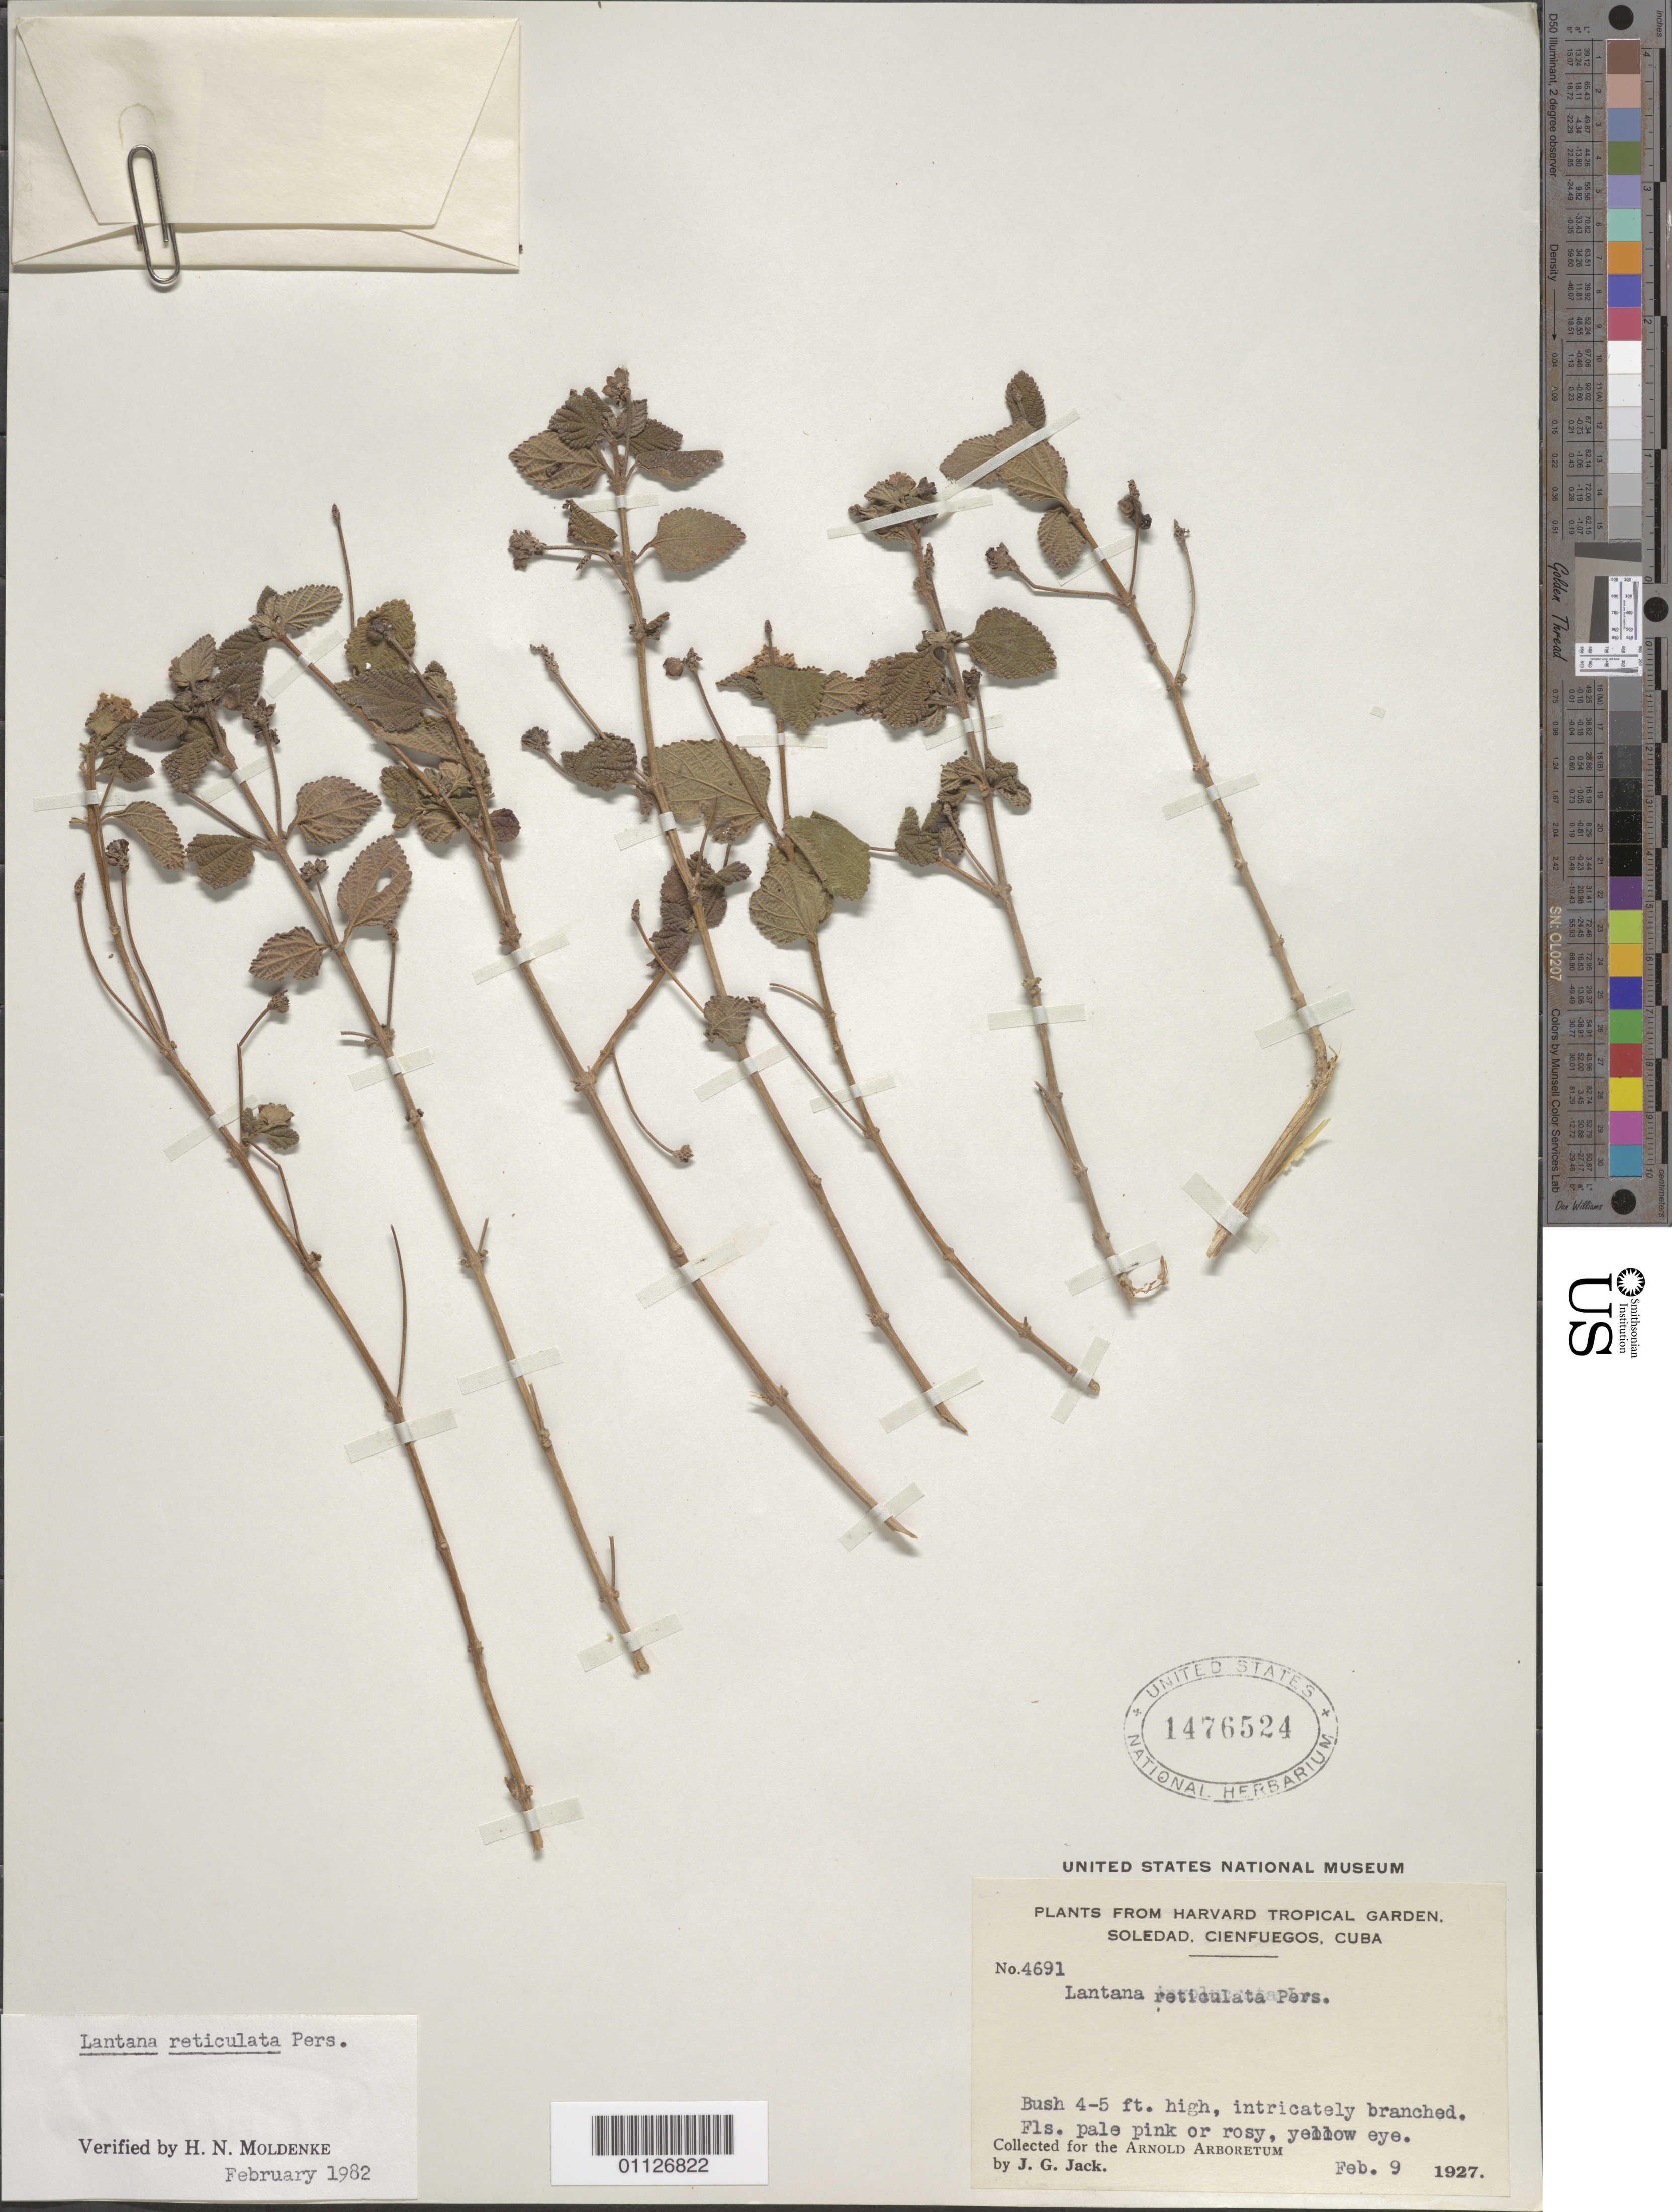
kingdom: Plantae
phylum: Tracheophyta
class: Magnoliopsida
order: Lamiales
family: Verbenaceae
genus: Lantana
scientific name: Lantana reticulata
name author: Pers.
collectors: J. G. Jack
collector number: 4691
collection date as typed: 09 Feb 1927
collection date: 1927-02-09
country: Cuba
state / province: Cienfuegos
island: Cuba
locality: Soledad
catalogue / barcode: US 1476524